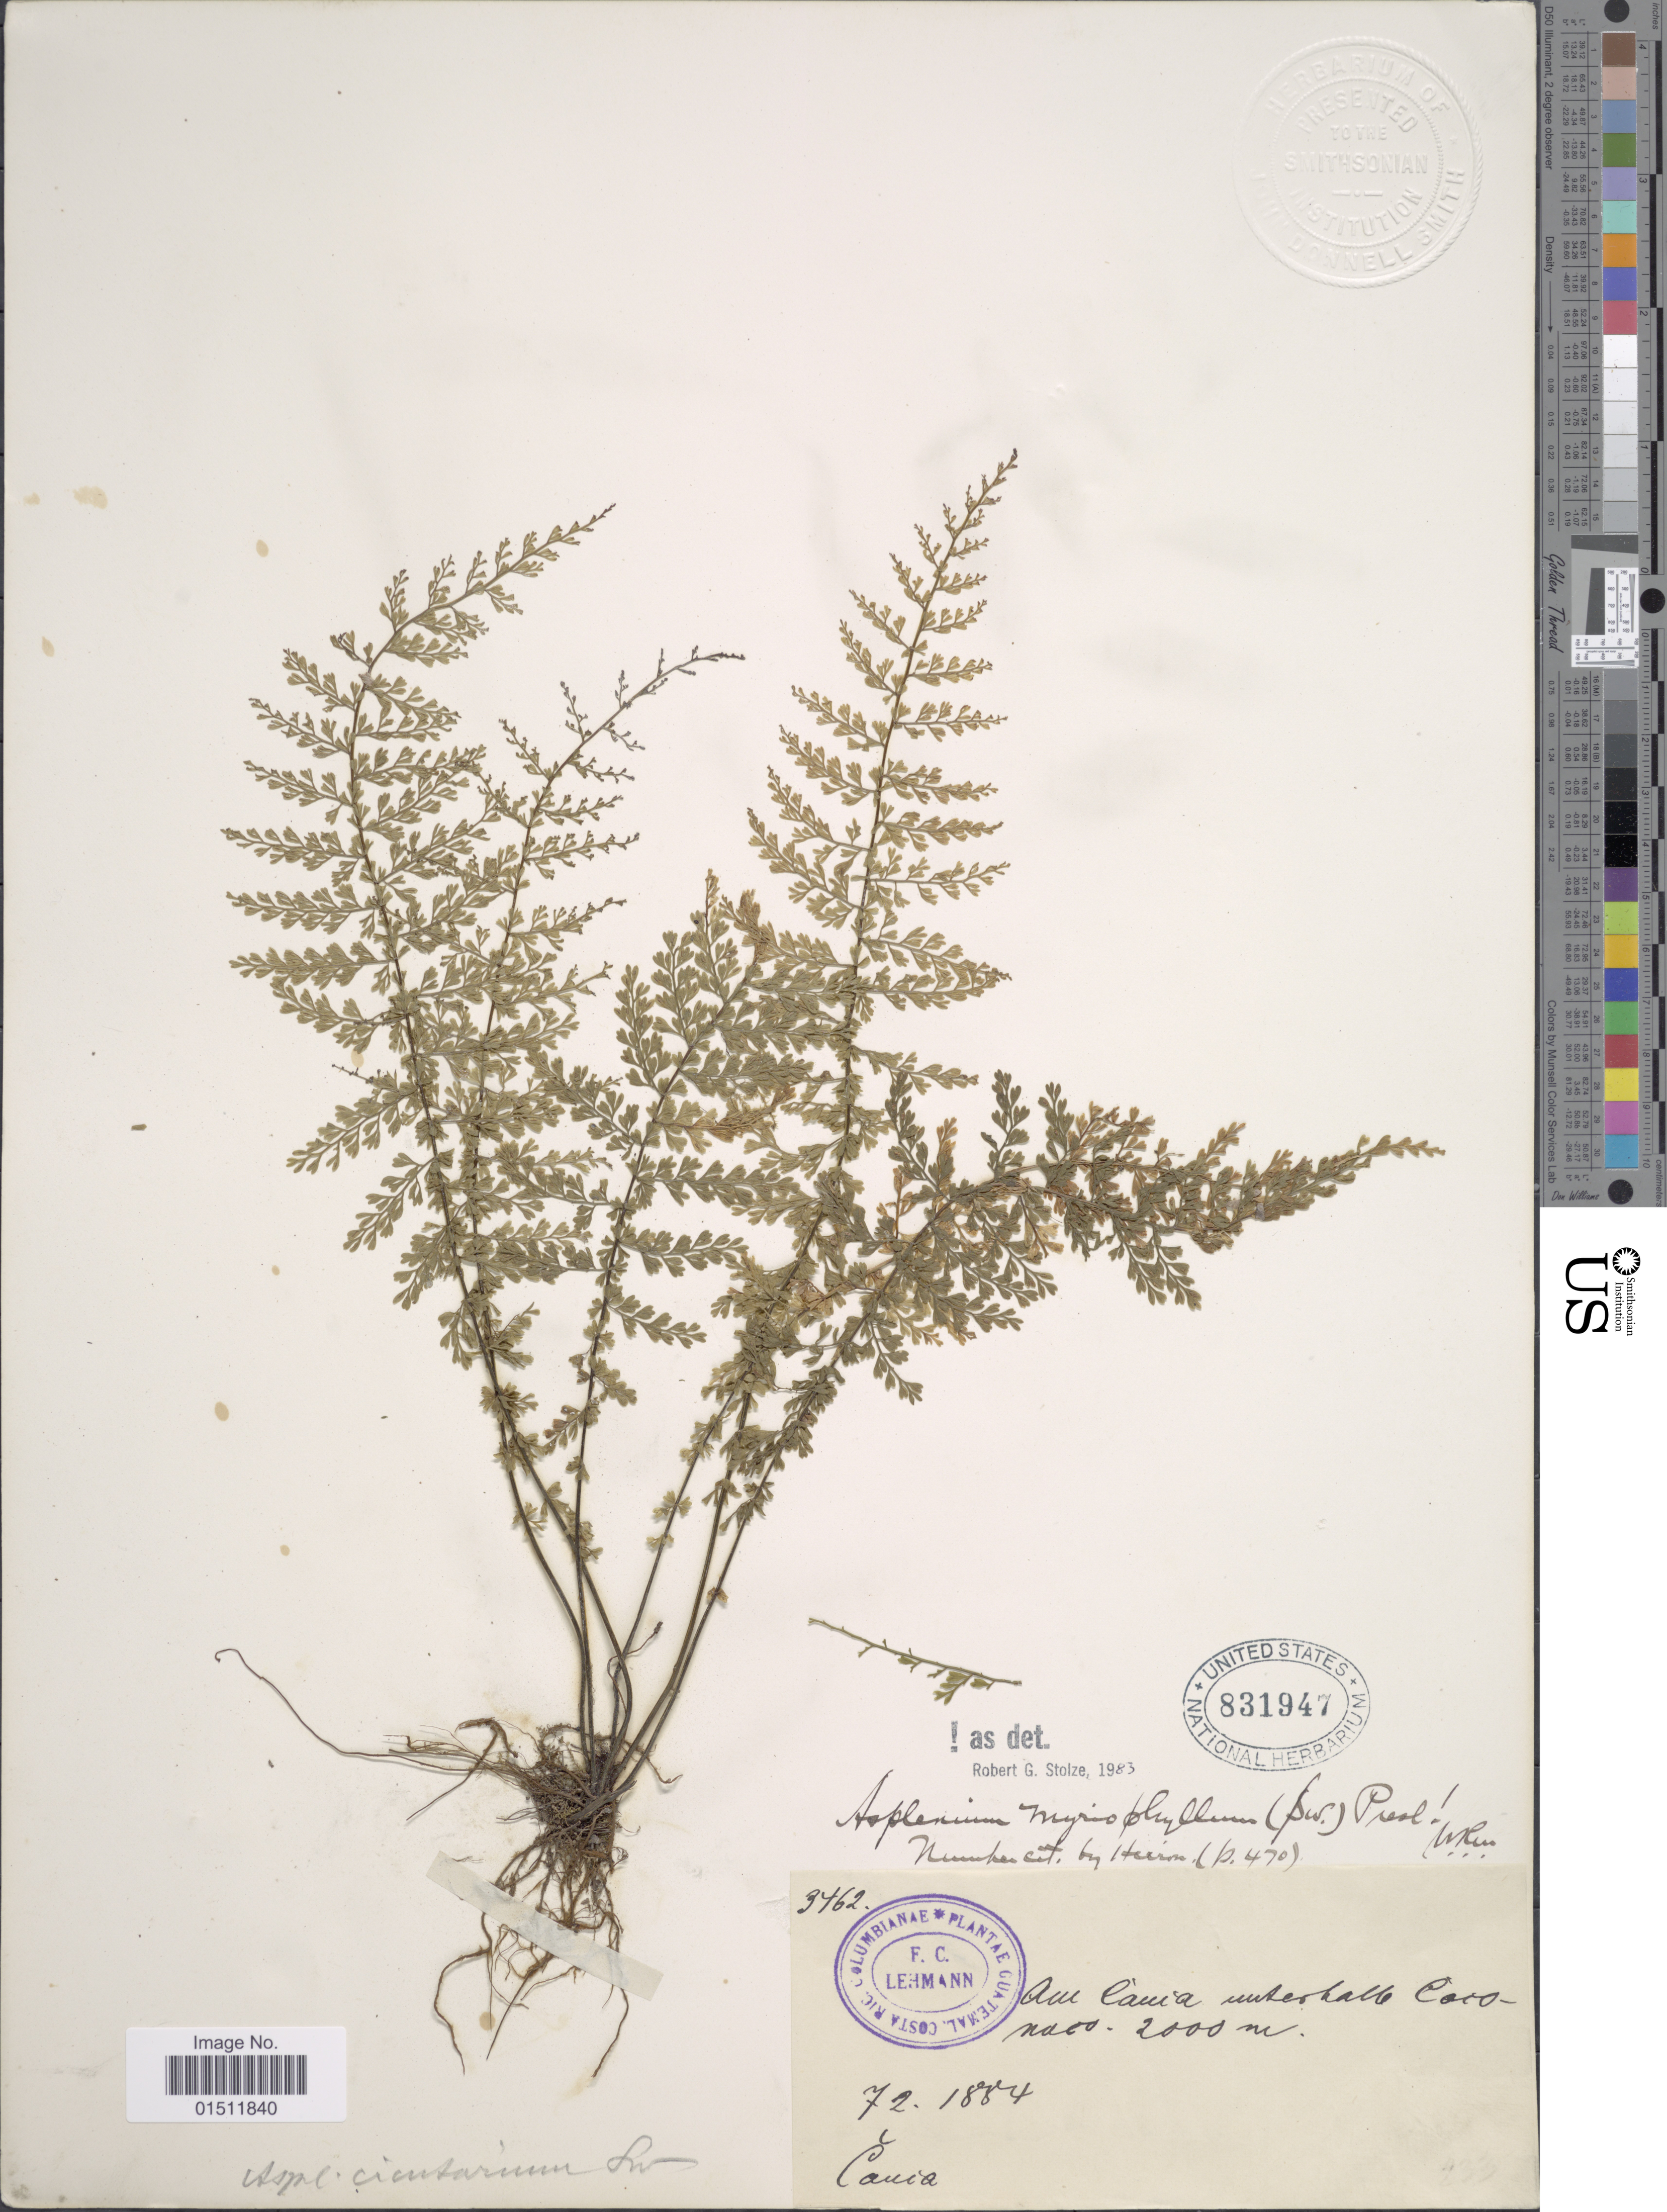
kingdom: Plantae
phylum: Tracheophyta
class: Polypodiopsida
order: Polypodiales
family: Aspleniaceae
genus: Asplenium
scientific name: Asplenium myriophyllum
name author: (Sw.) C. Presl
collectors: F. C. Lehmann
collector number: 3462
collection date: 1884-02-07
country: Colombia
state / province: Cauca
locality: Cauca, Coconuco.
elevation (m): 2000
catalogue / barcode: US 831947